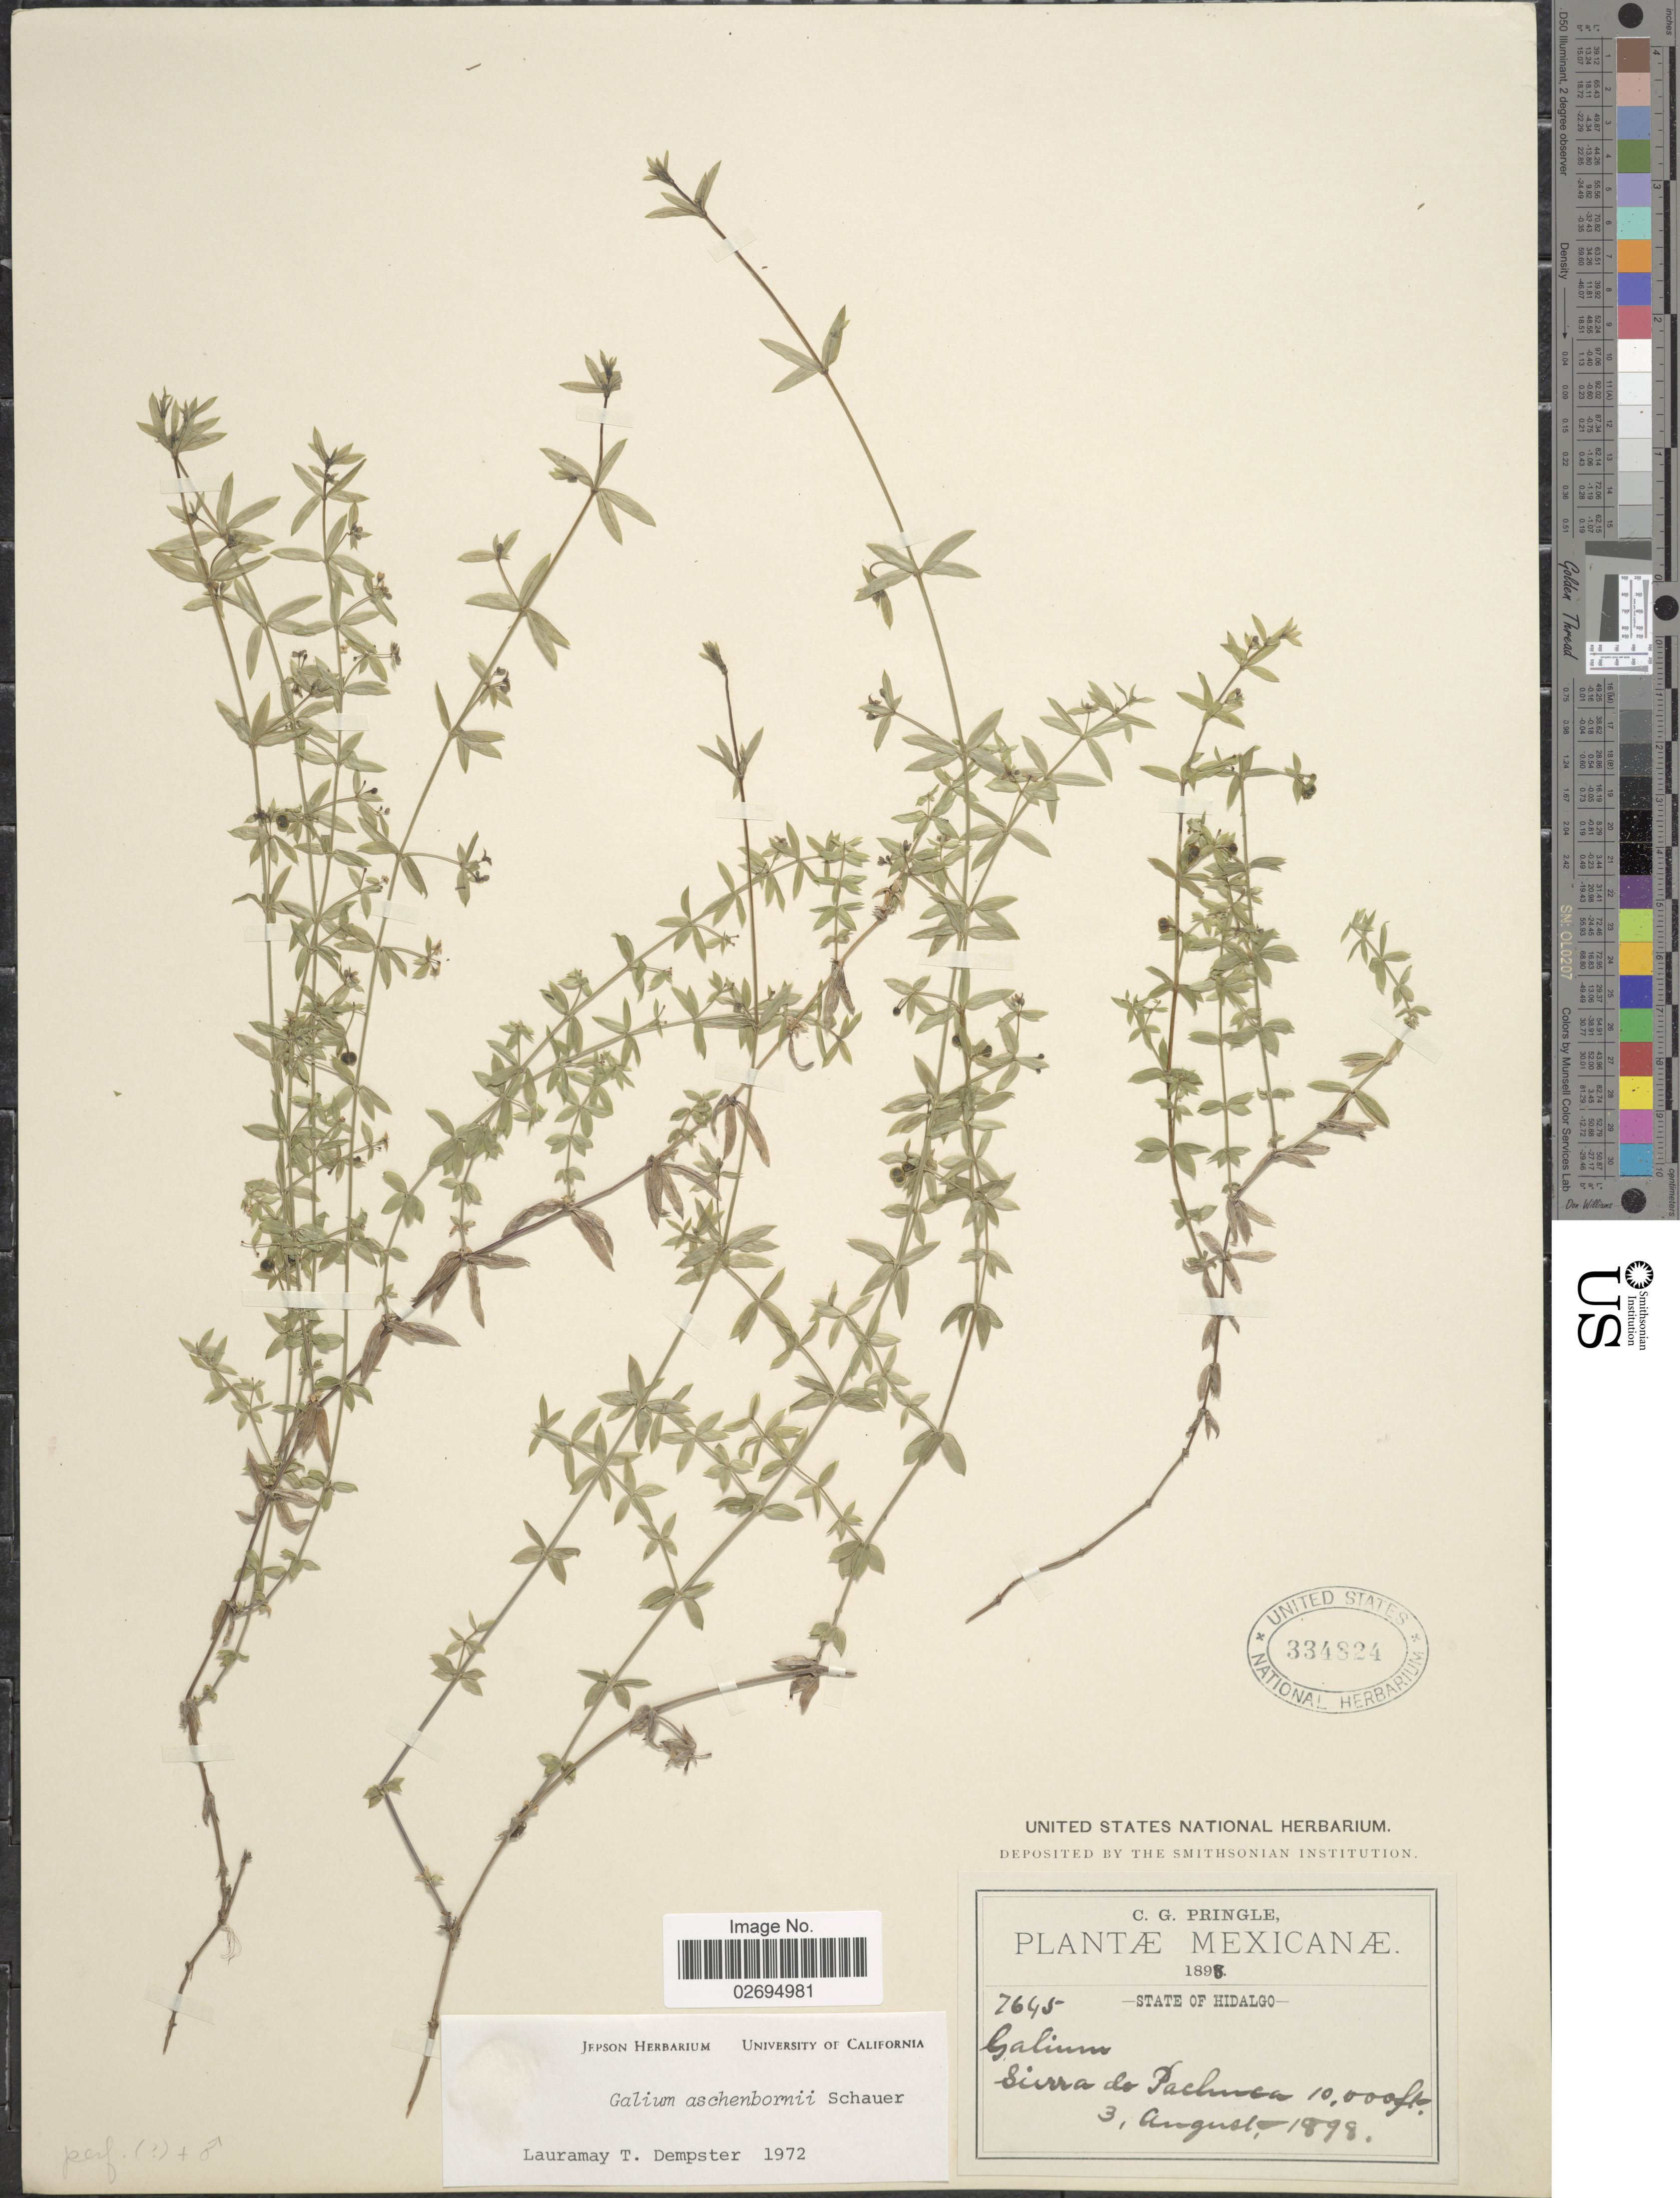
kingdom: Plantae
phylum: Tracheophyta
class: Magnoliopsida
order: Gentianales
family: Rubiaceae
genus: Galium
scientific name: Galium aschenbornii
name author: Schauer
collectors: C. G. Pringle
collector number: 7645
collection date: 1898-08-03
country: Mexico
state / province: Hidalgo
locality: Sierra do Pachuca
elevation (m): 3048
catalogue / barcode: US 334824